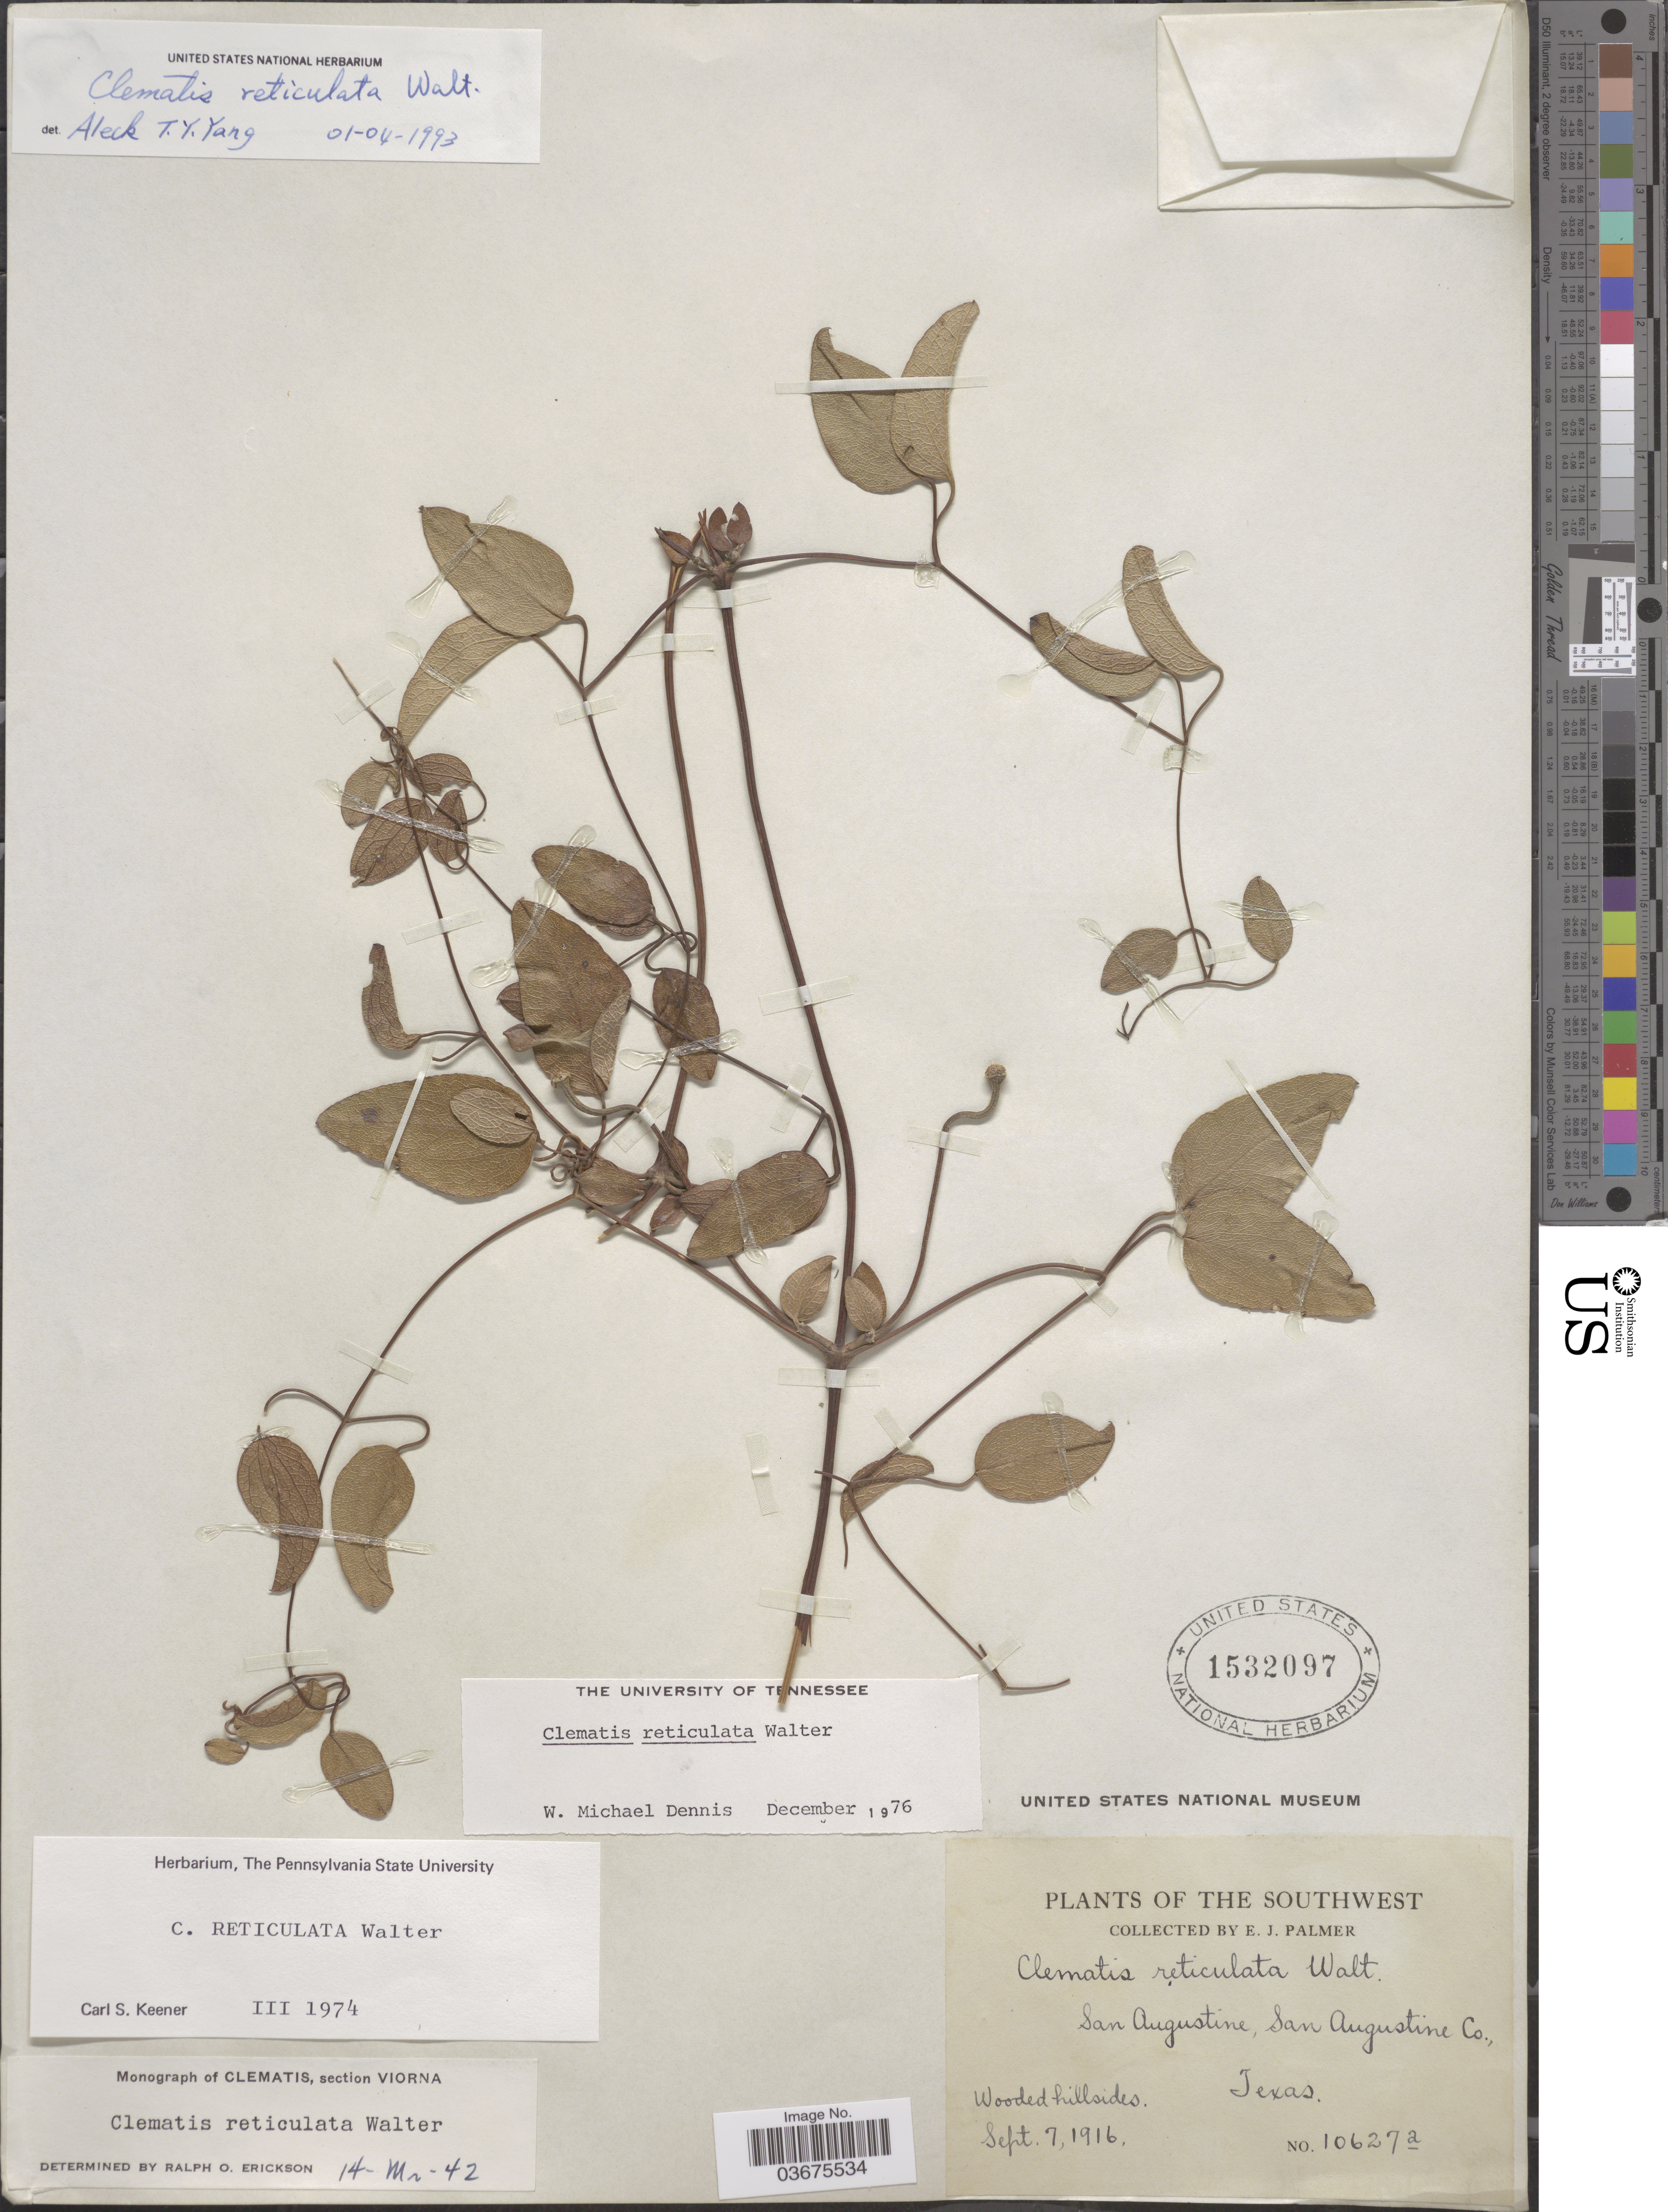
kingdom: Plantae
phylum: Tracheophyta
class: Magnoliopsida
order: Ranunculales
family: Ranunculaceae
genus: Clematis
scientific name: Clematis reticulata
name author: Walter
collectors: E. J. Palmer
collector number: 10627a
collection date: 1916-09-07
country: United States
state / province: Texas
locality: The Southwest. San Augustine, San Augustine Co.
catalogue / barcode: US 1532097